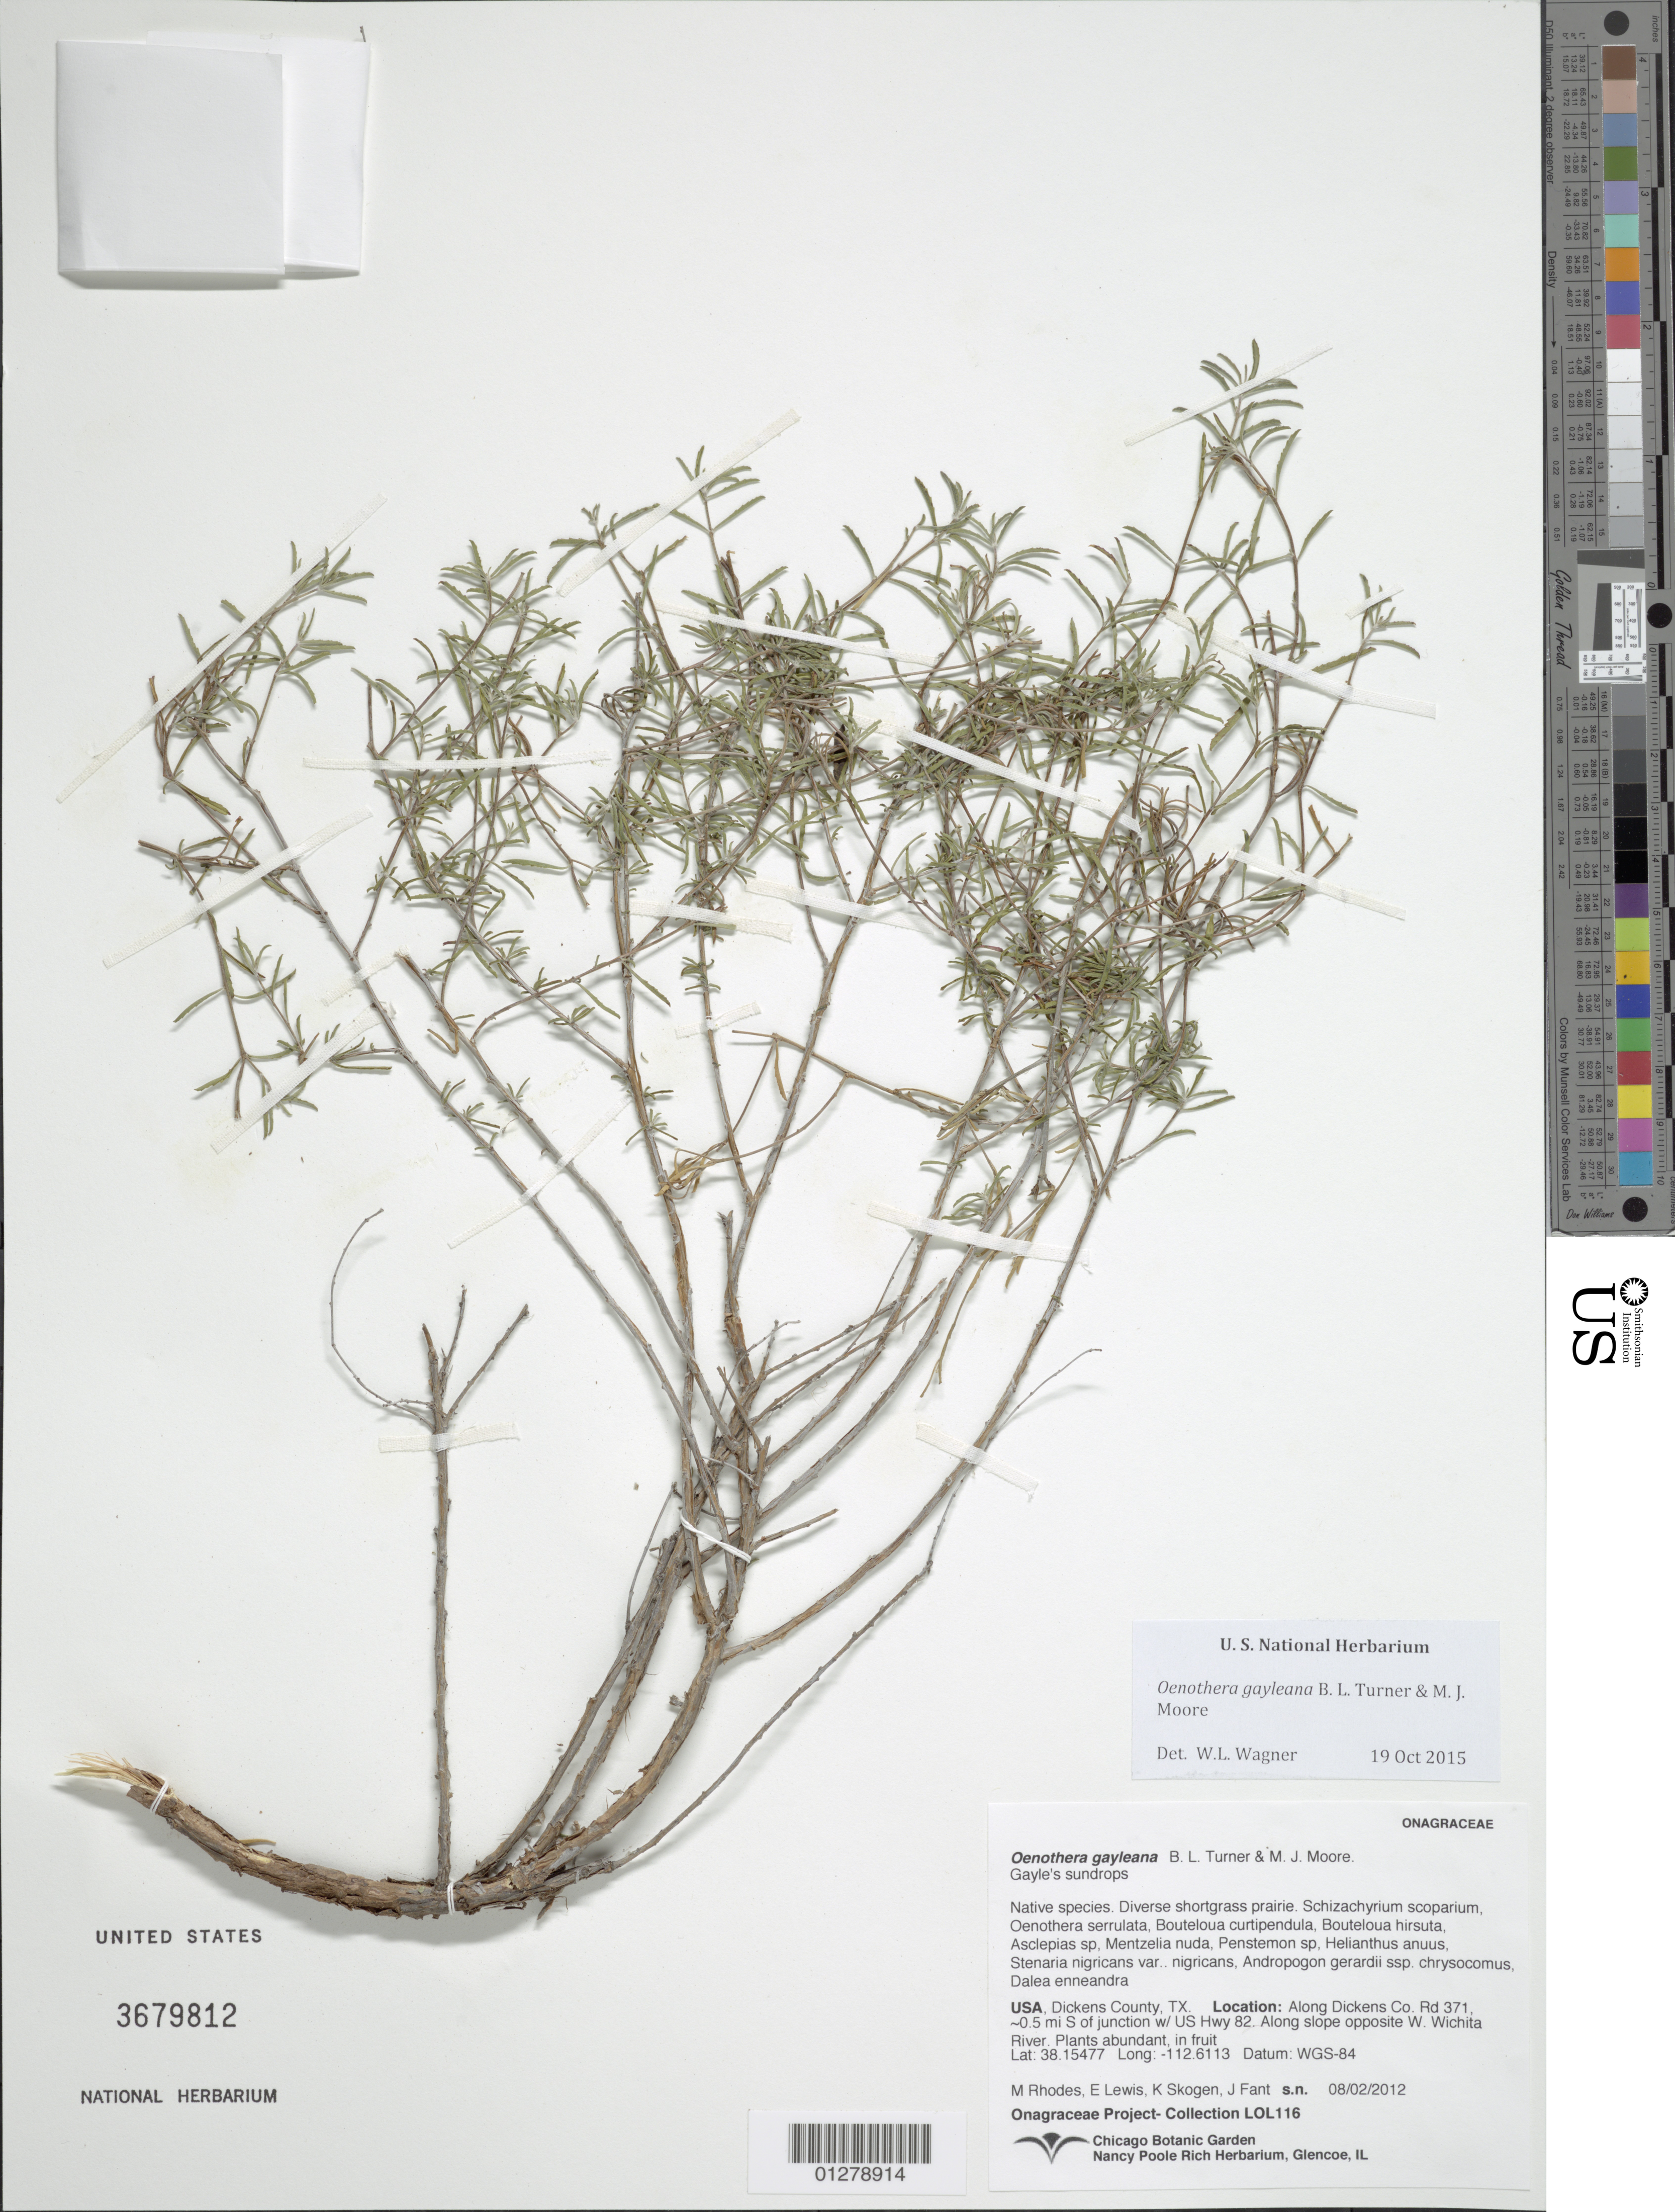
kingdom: Plantae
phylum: Tracheophyta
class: Magnoliopsida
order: Myrtales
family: Onagraceae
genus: Oenothera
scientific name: Oenothera gayleana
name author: B.L. Turner & Moore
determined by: Wagner, W. L., (BOT), Smithsonian Institution - National Museum of Natural History (UNITED STATES)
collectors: Onagraceae Project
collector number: LOL 116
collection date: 2014-08-30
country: United States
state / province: Texas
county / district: Dickens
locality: Along Dickens Co. Rd 371, ~0.5 mi S of junction w/ US Hwy 82. Along slope opposite W. Wichita River. Plants abundant, in fruit.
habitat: diverse shortgrass prairie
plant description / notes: US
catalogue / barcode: US 3679812